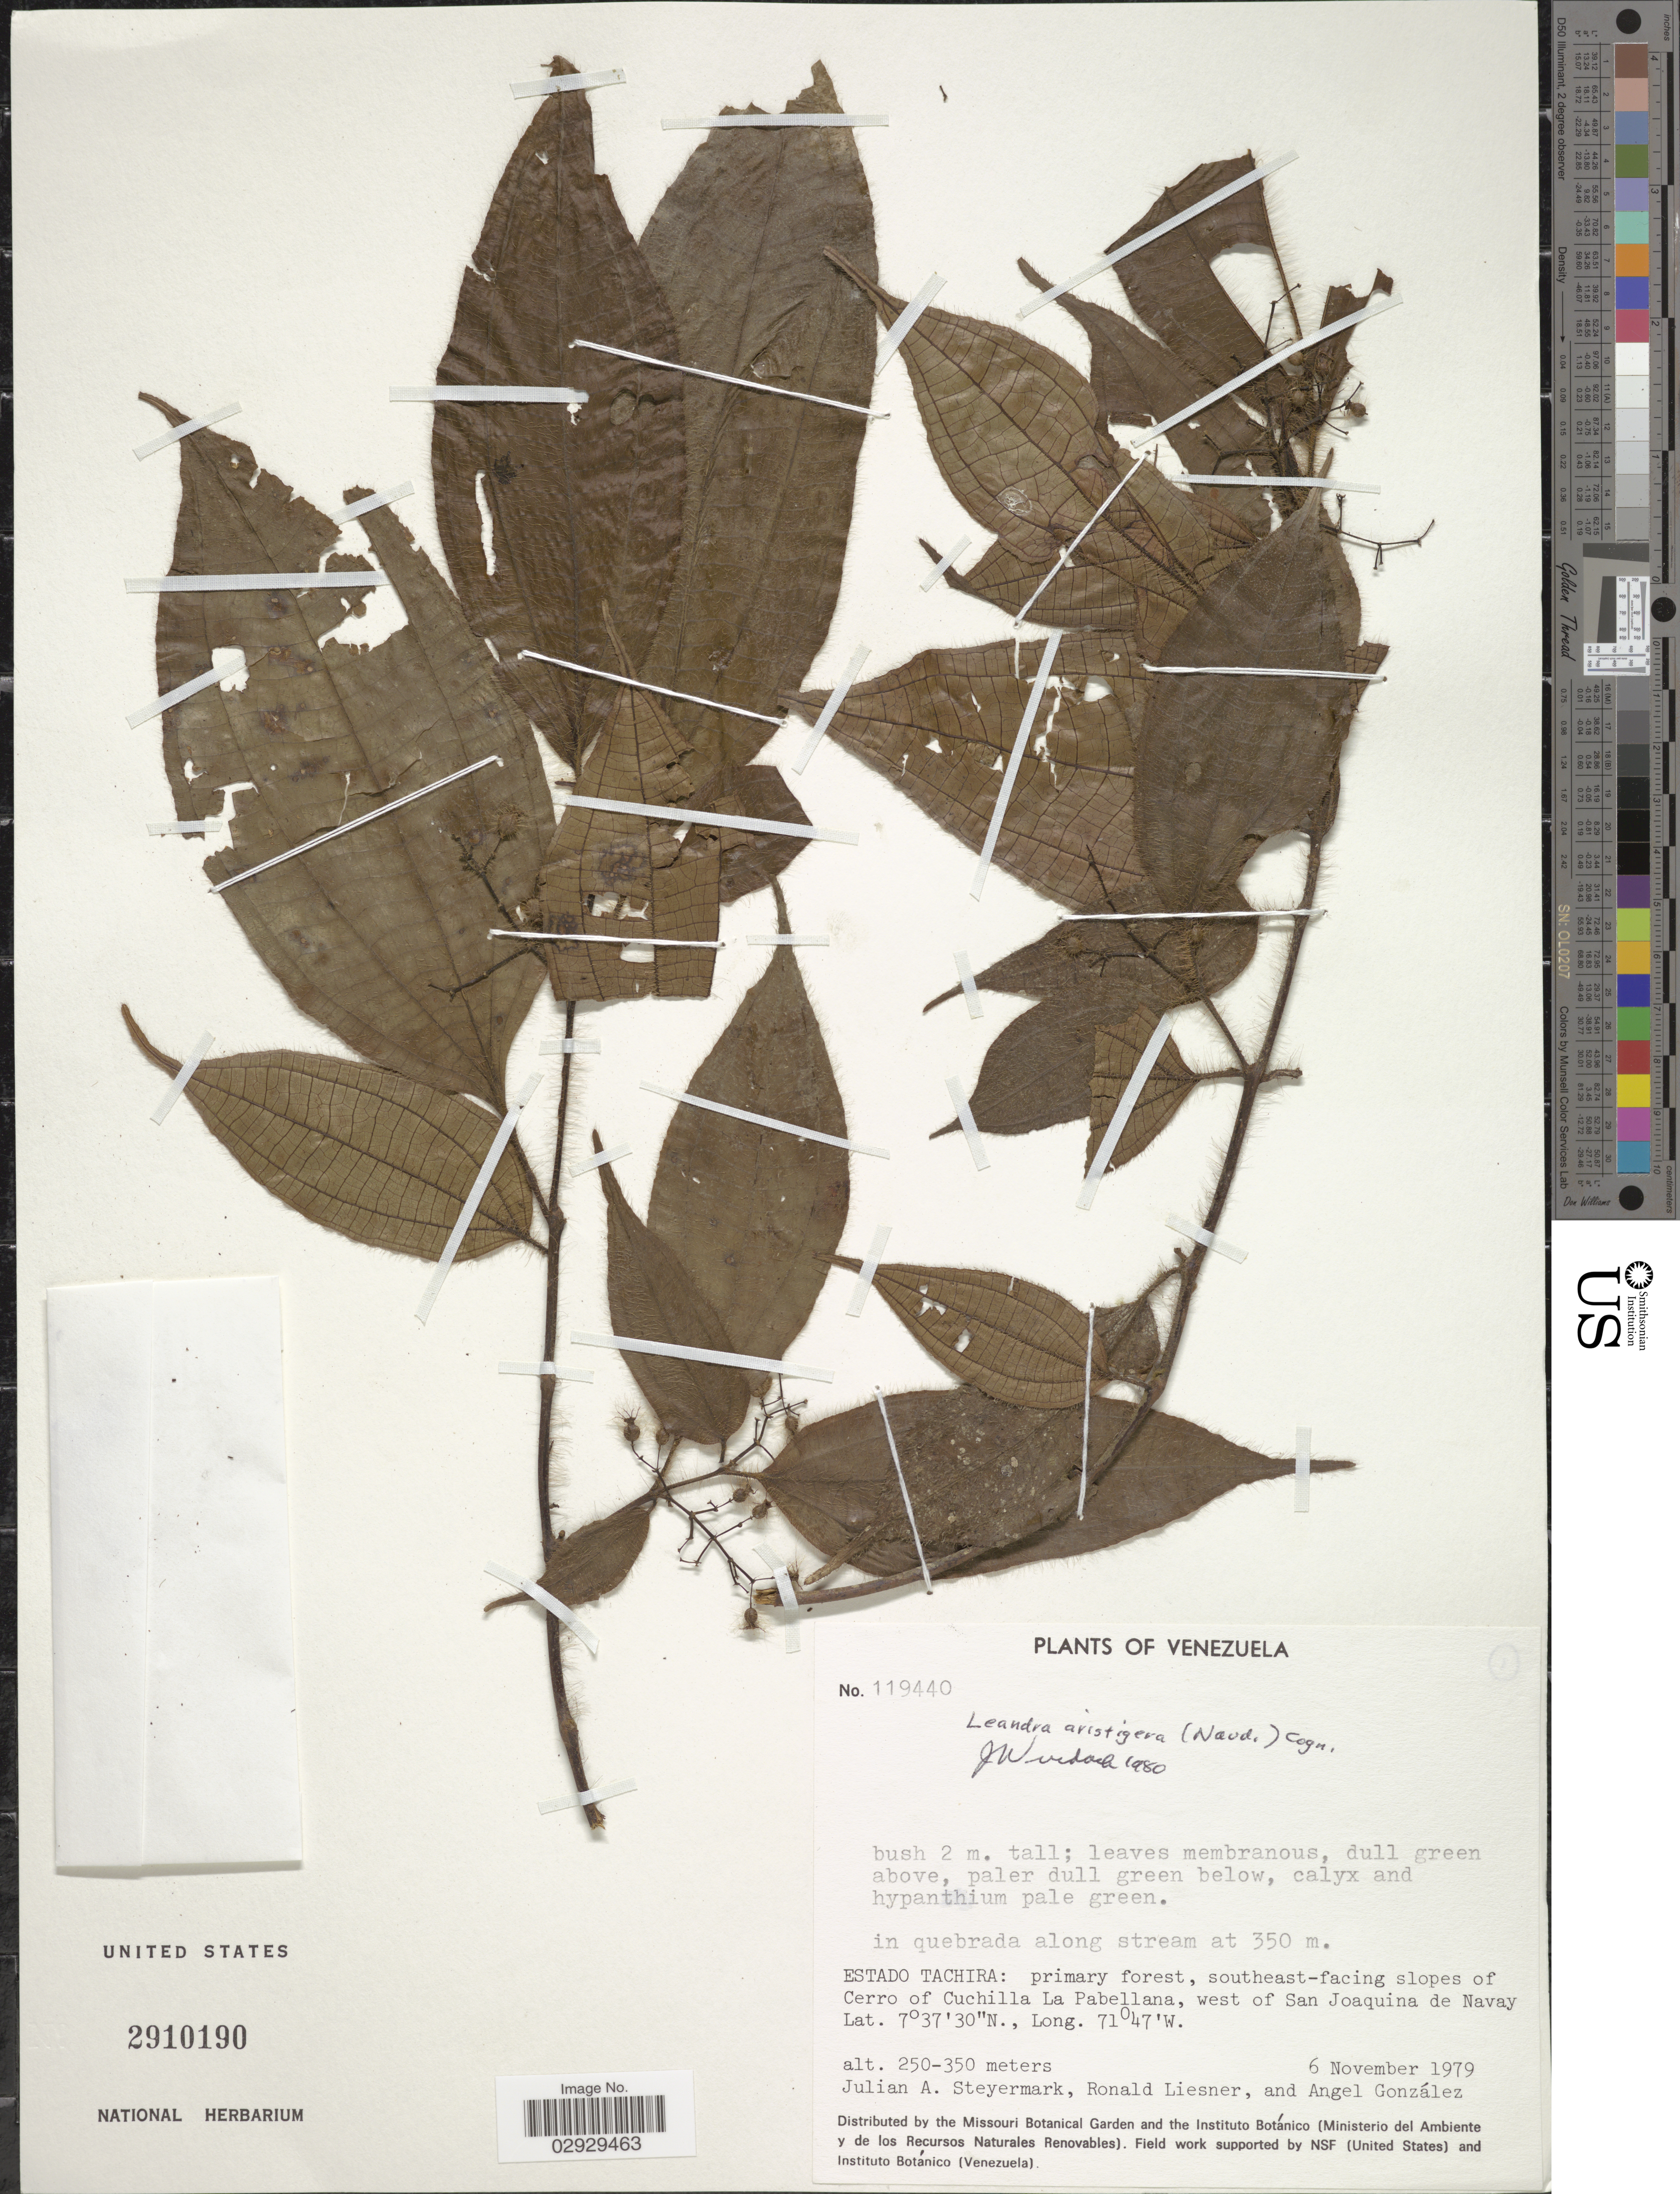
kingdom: Plantae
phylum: Tracheophyta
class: Magnoliopsida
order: Myrtales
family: Melastomataceae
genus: Leandra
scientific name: Leandra aristigera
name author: (Naudin) Cogn.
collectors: J. Steyermark, R. L. Liesner & A. C. González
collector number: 119440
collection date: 1979-11-06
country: Venezuela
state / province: Tachira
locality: Primary forest, southeast-facing slopes of Cerro of Cuchilla La Pabellana, west of San Joaquina de Navay.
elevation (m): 350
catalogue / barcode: US 2910190